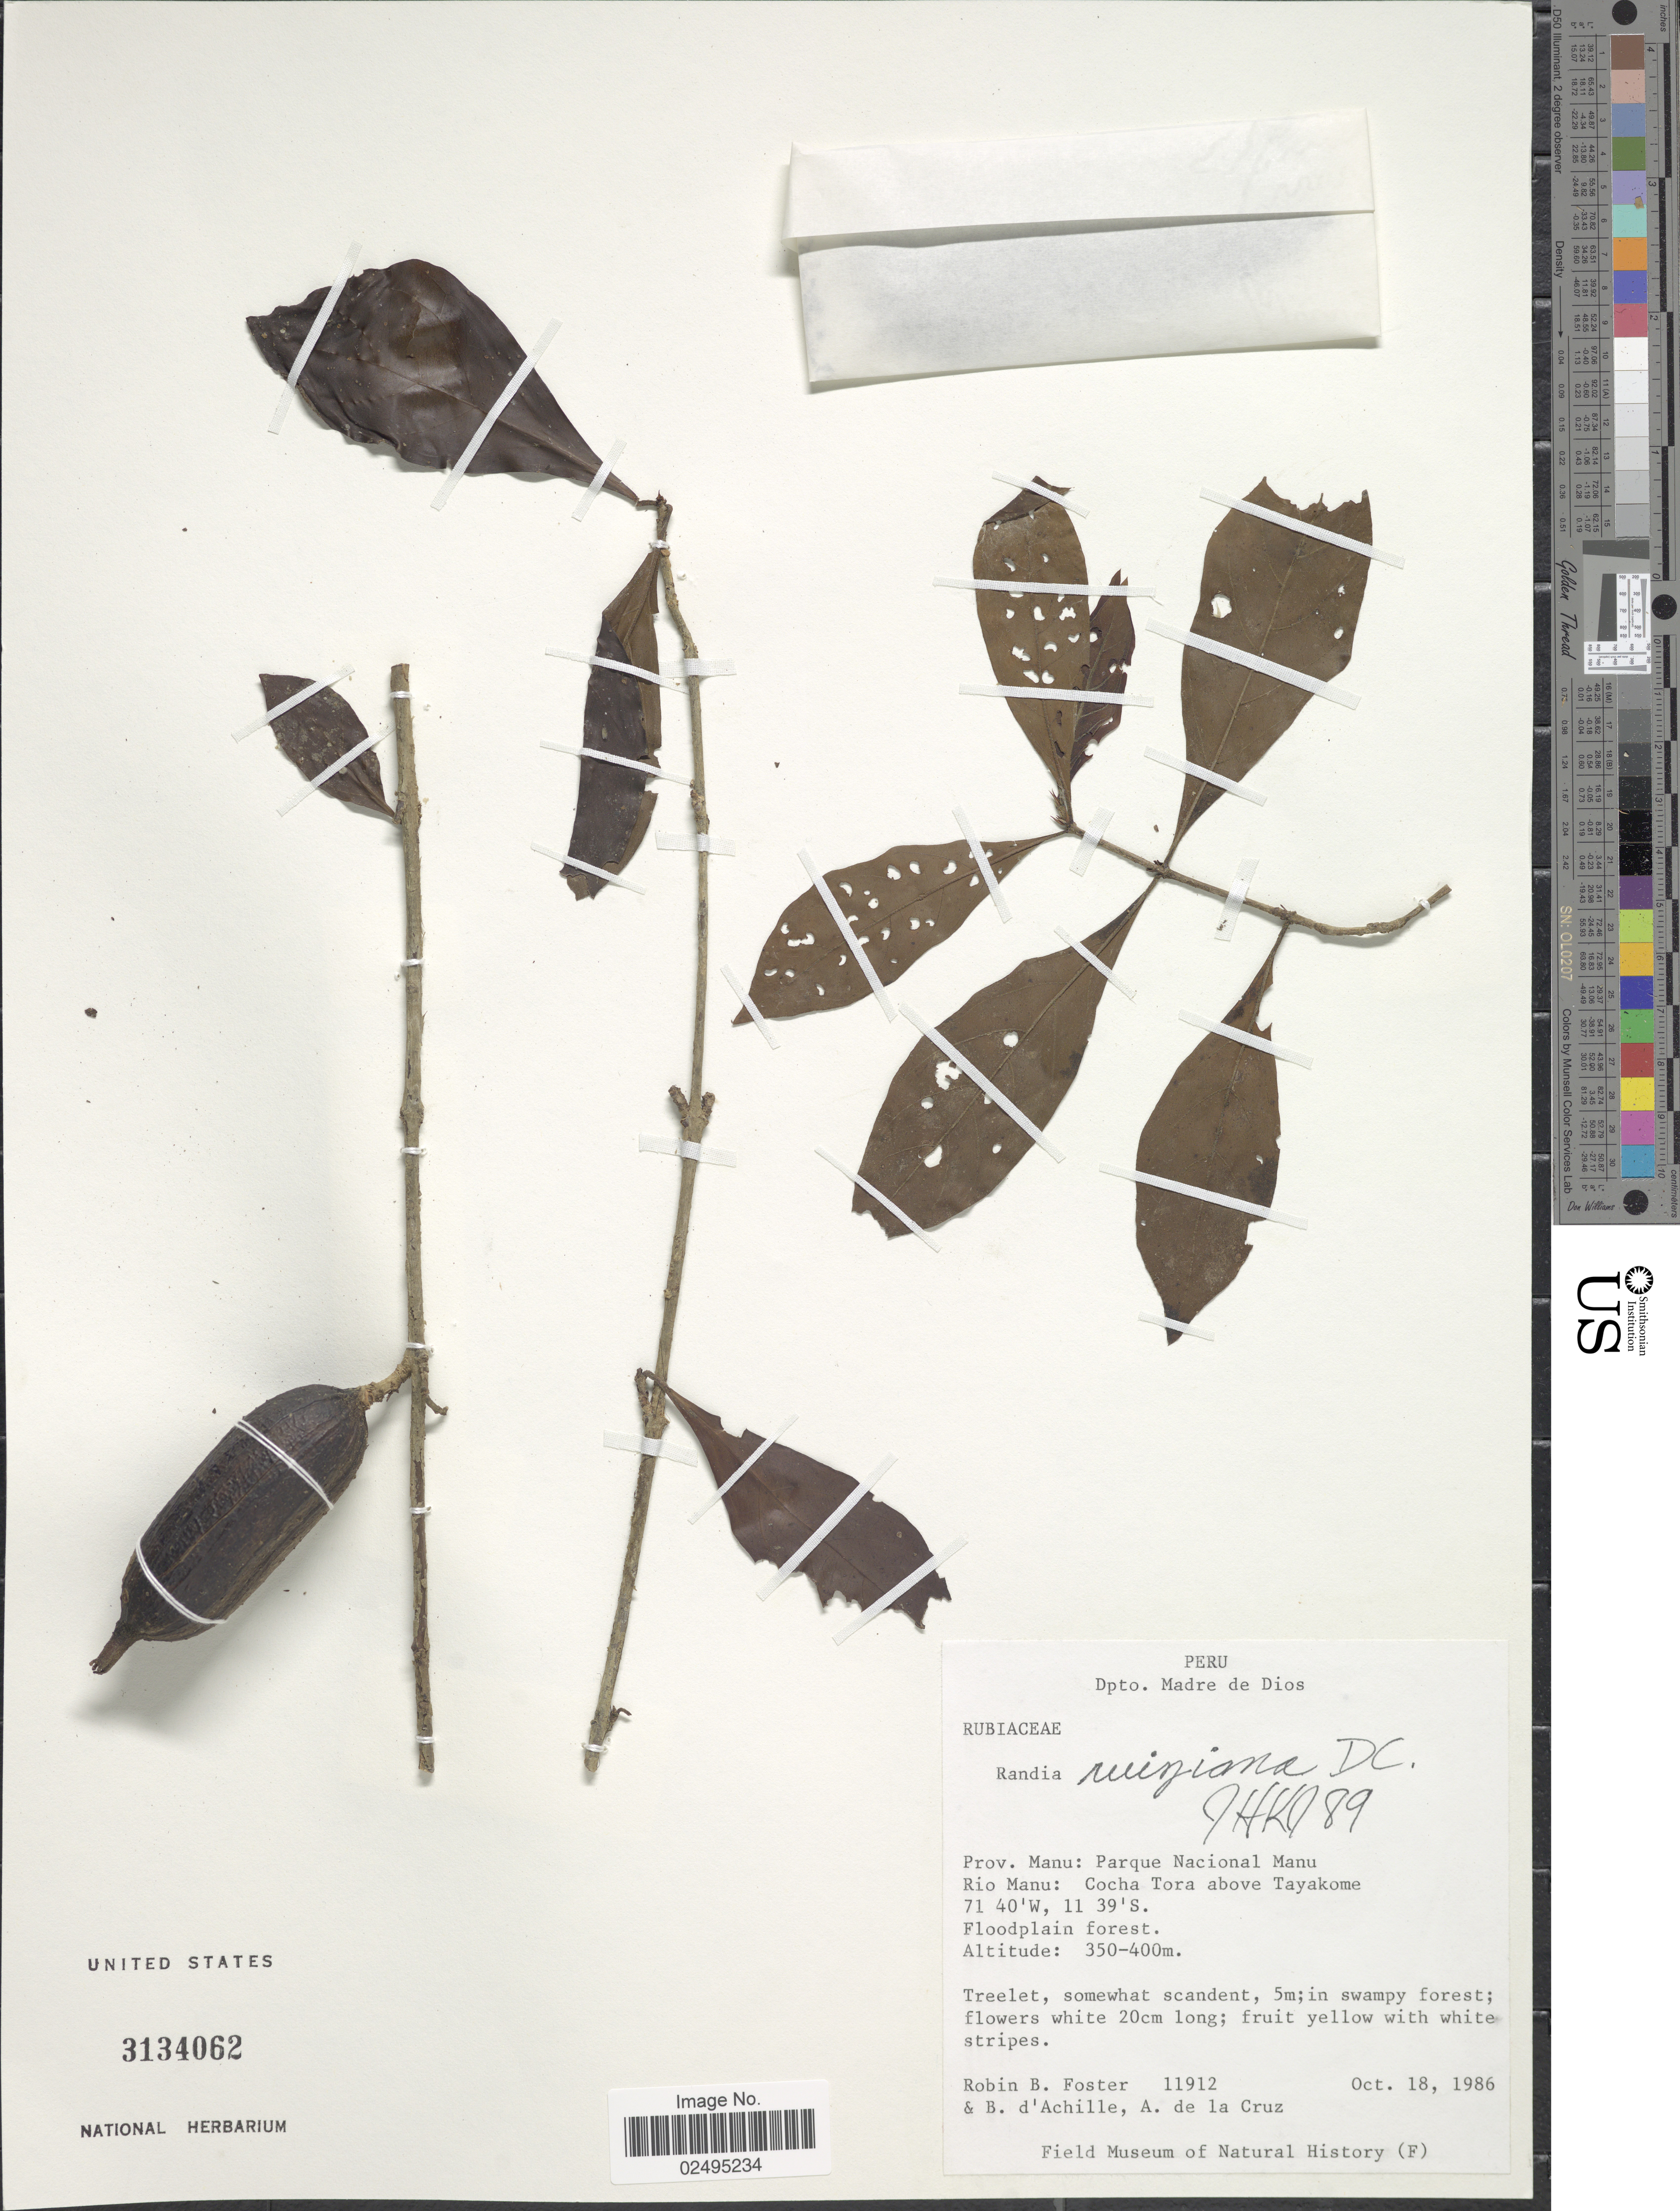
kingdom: Plantae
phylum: Tracheophyta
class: Magnoliopsida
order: Gentianales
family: Rubiaceae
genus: Randia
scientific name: Randia ruiziana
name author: DC.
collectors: R. B. Foster, B. d'Achille & A. De la Cruz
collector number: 11912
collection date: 1986-10-18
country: Peru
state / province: Madre de Dios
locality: Dpto. Madre de Dios, Prov. Manu: Parque Nacional Manu, Rio Manu: Cocha Tora above Tayakome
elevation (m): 350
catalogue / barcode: US 3134062